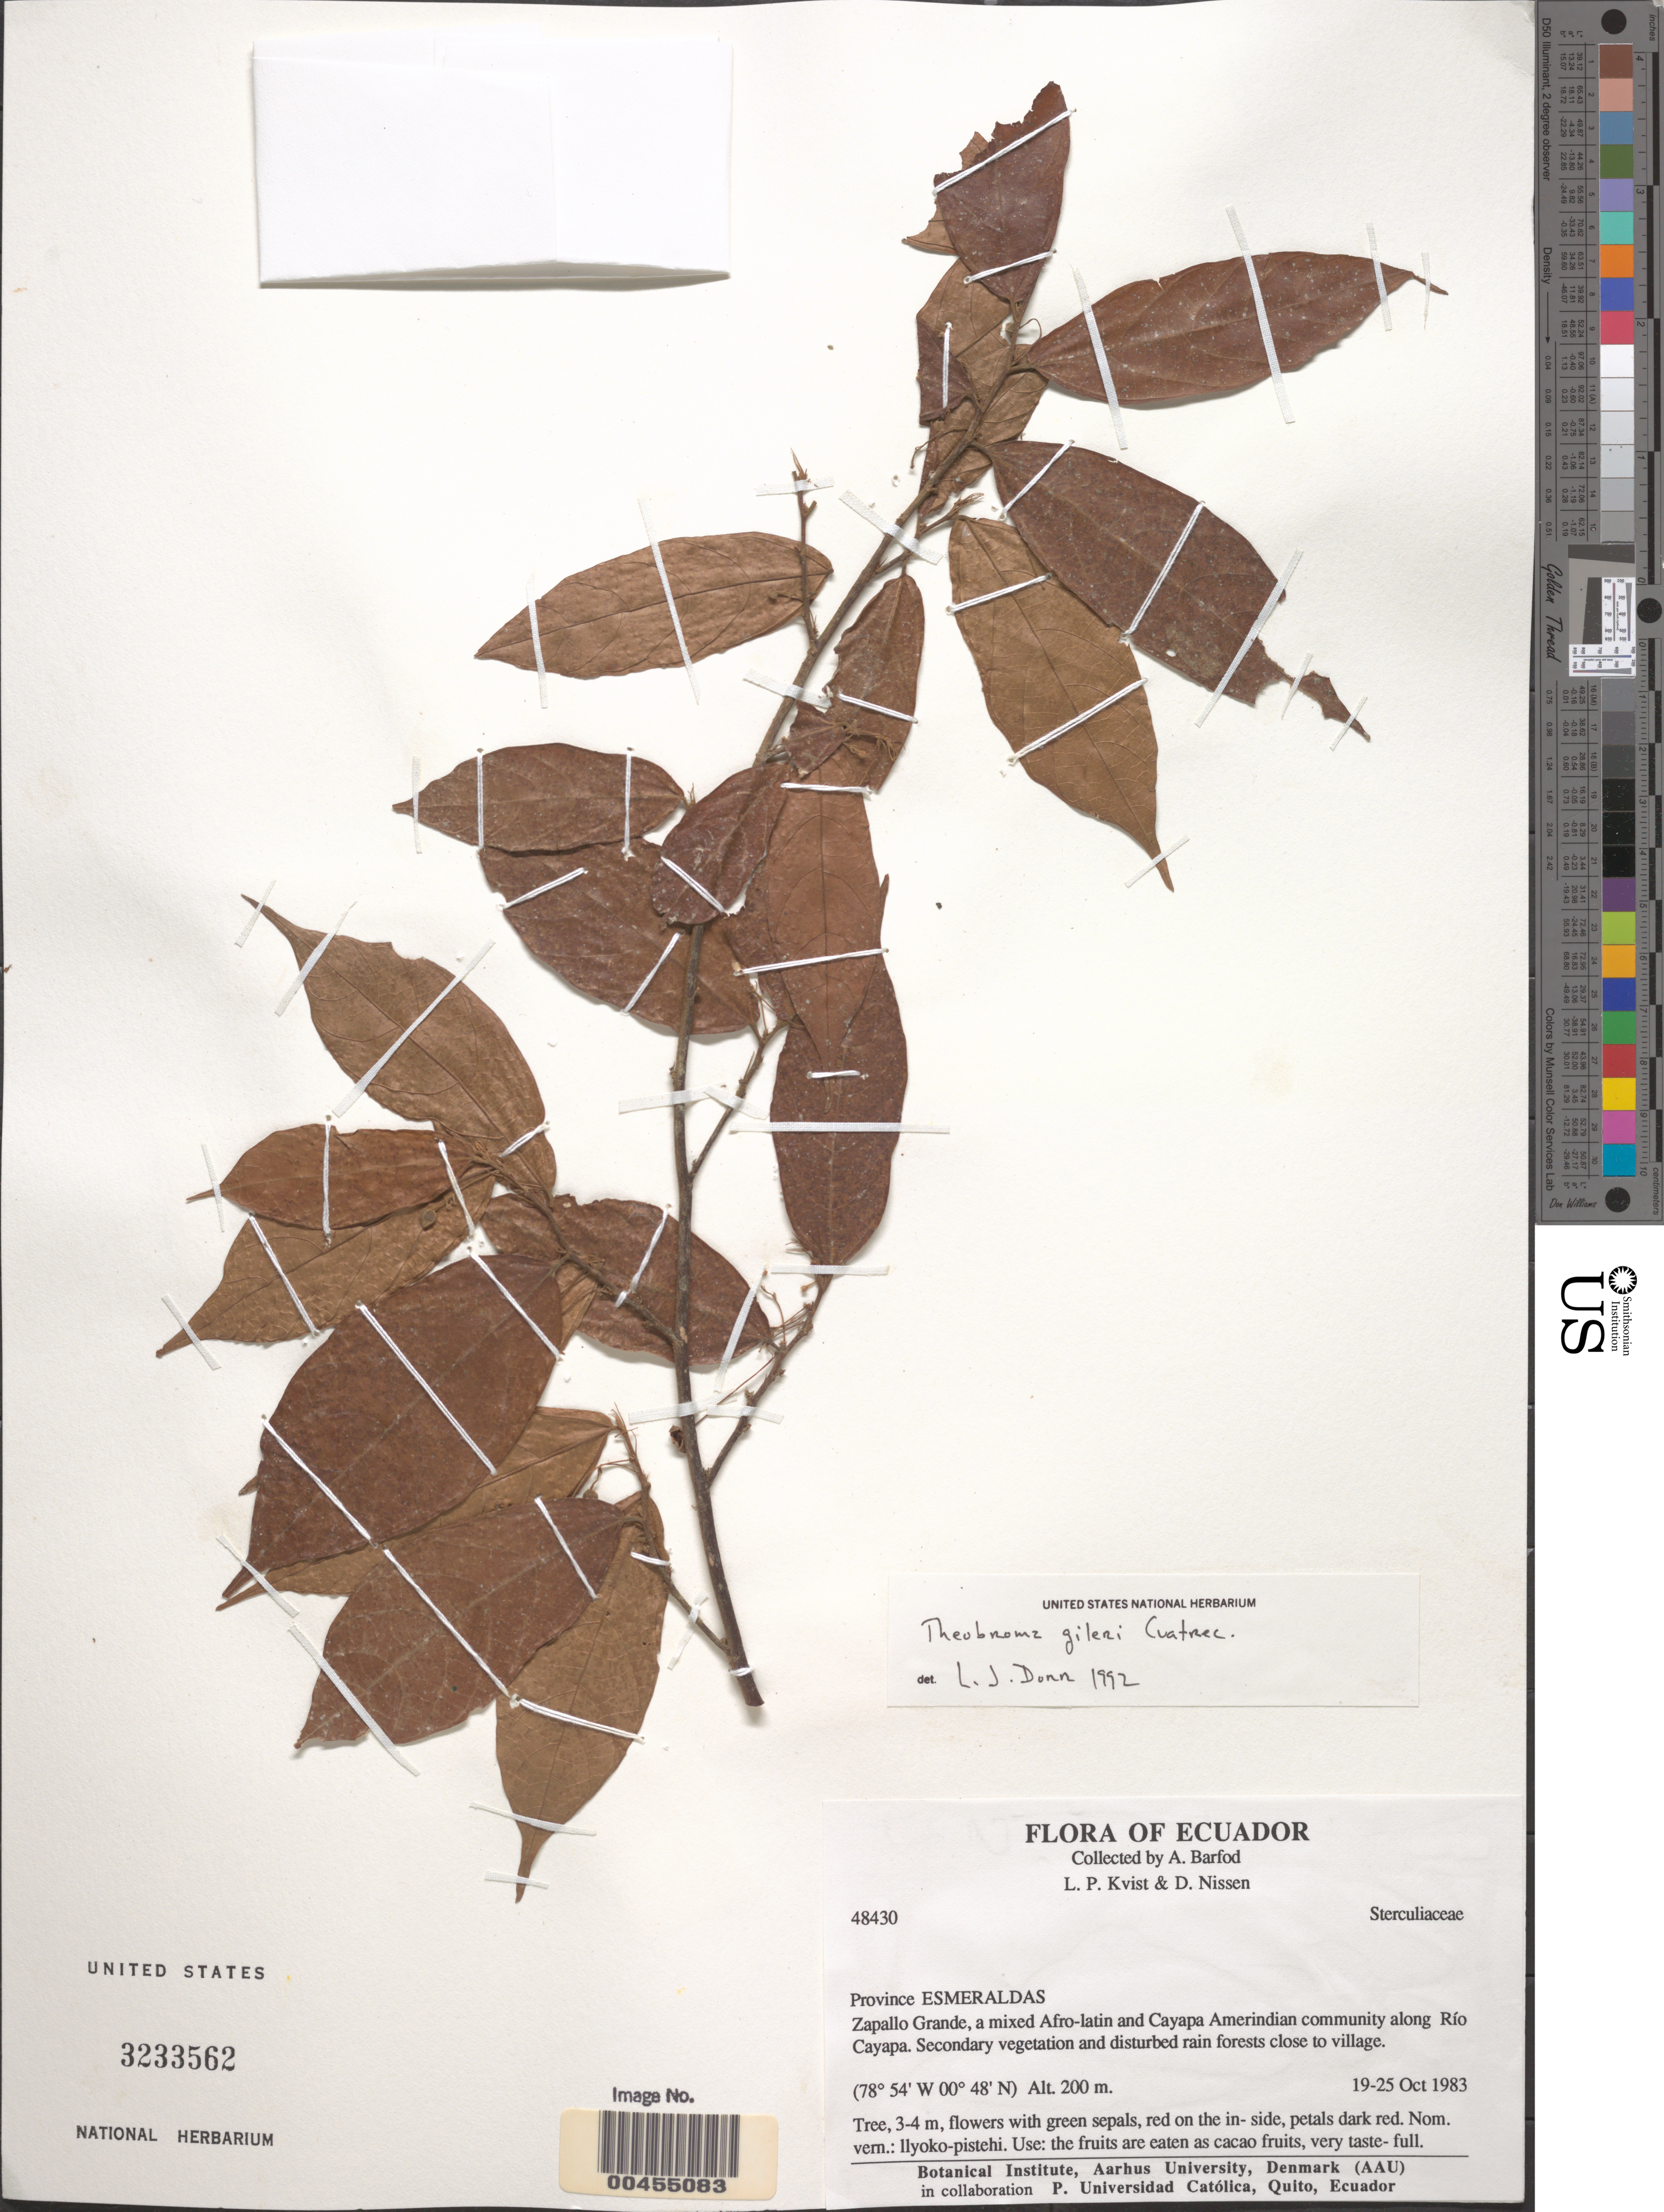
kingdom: Plantae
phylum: Tracheophyta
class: Magnoliopsida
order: Malvales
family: Malvaceae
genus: Theobroma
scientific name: Theobroma gileri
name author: Cuatrec.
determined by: Dorr, L. J., (BOT), Smithsonian Institution - National Museum of Natural History (UNITED STATES)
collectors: A. S, Barfod, L. P. Kvist & D. Nissen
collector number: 48430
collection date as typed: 19 Oct 1983 to 25 Oct 1983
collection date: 1983-10-19/1983-10-25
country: Ecuador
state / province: Esmeraldas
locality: Zapallo Grande, along Río Cayapa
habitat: secondary vegetation and disturbed rainforests close to village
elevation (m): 200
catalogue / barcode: US 3233562